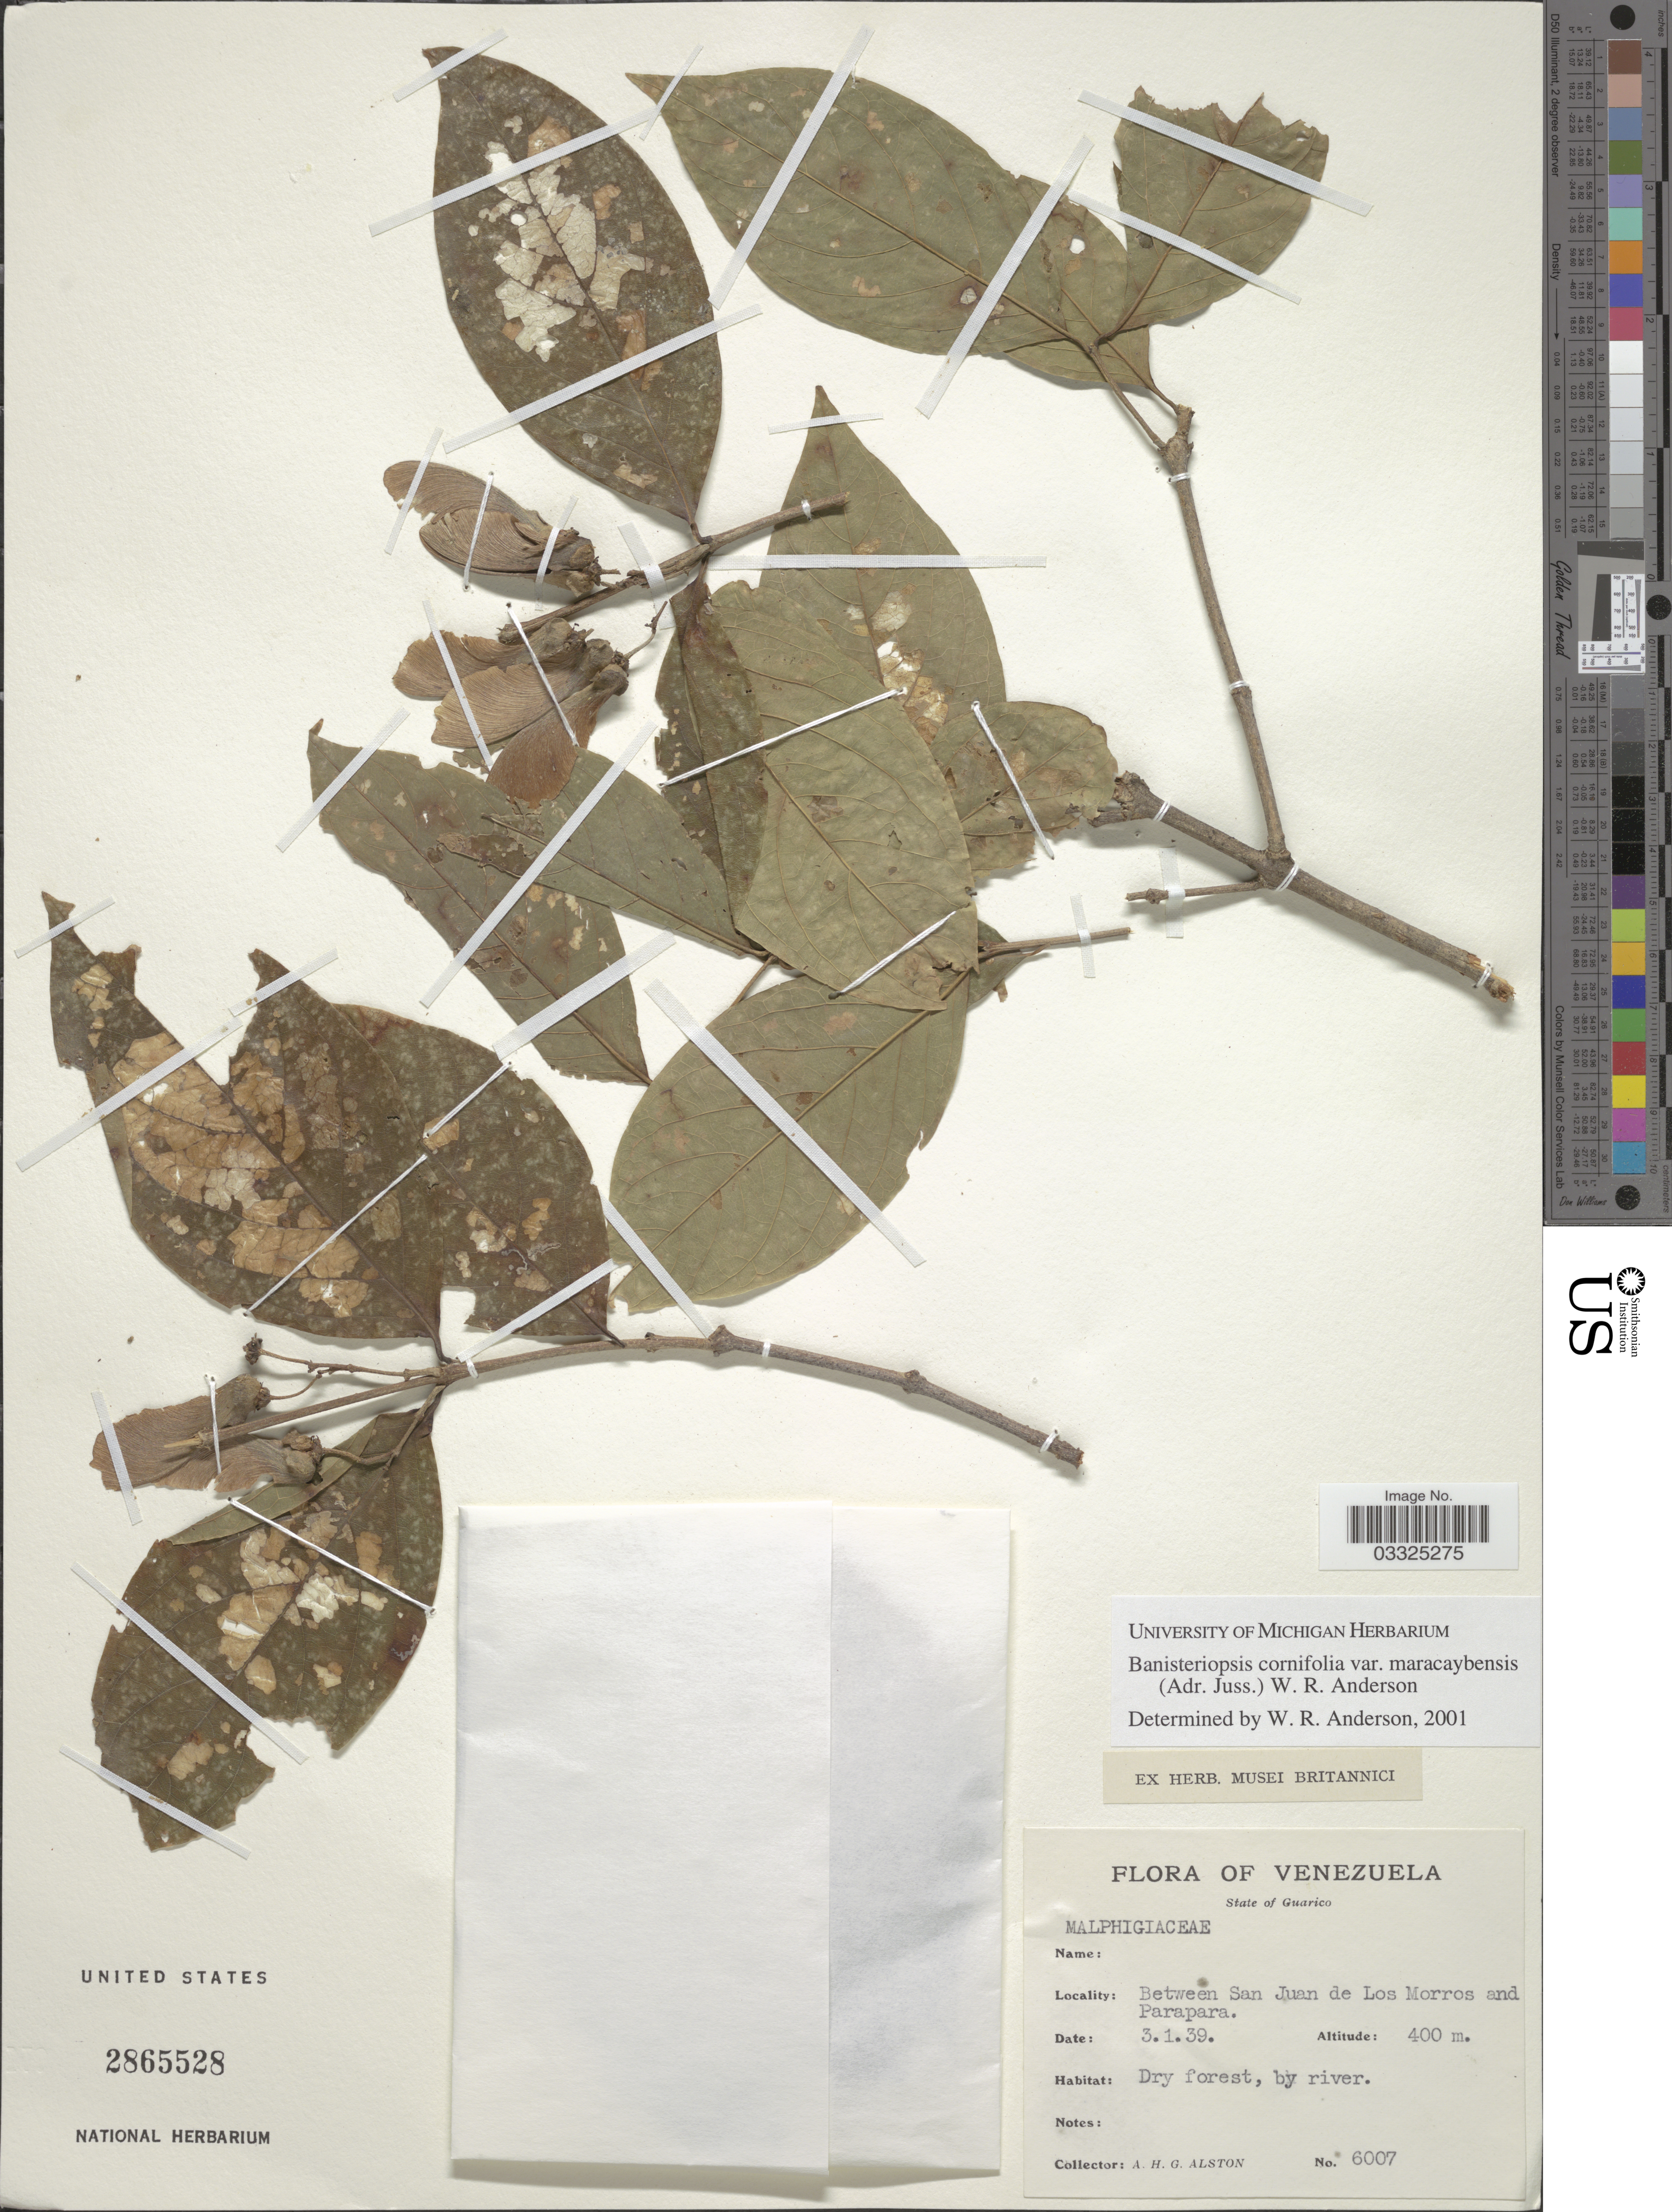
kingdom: Plantae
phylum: Tracheophyta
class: Magnoliopsida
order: Malpighiales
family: Malpighiaceae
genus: Bronwenia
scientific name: Bronwenia cornifolia var. maracaybensis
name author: (A. Juss.) W.R. Anderson & C. Davis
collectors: A. H. Alston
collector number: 6007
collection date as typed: Transcribed d/m/y: 3/1/39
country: Venezuela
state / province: Guárico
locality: Between San Juan de Los Morros and Parapara.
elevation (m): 400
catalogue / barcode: US 2865528